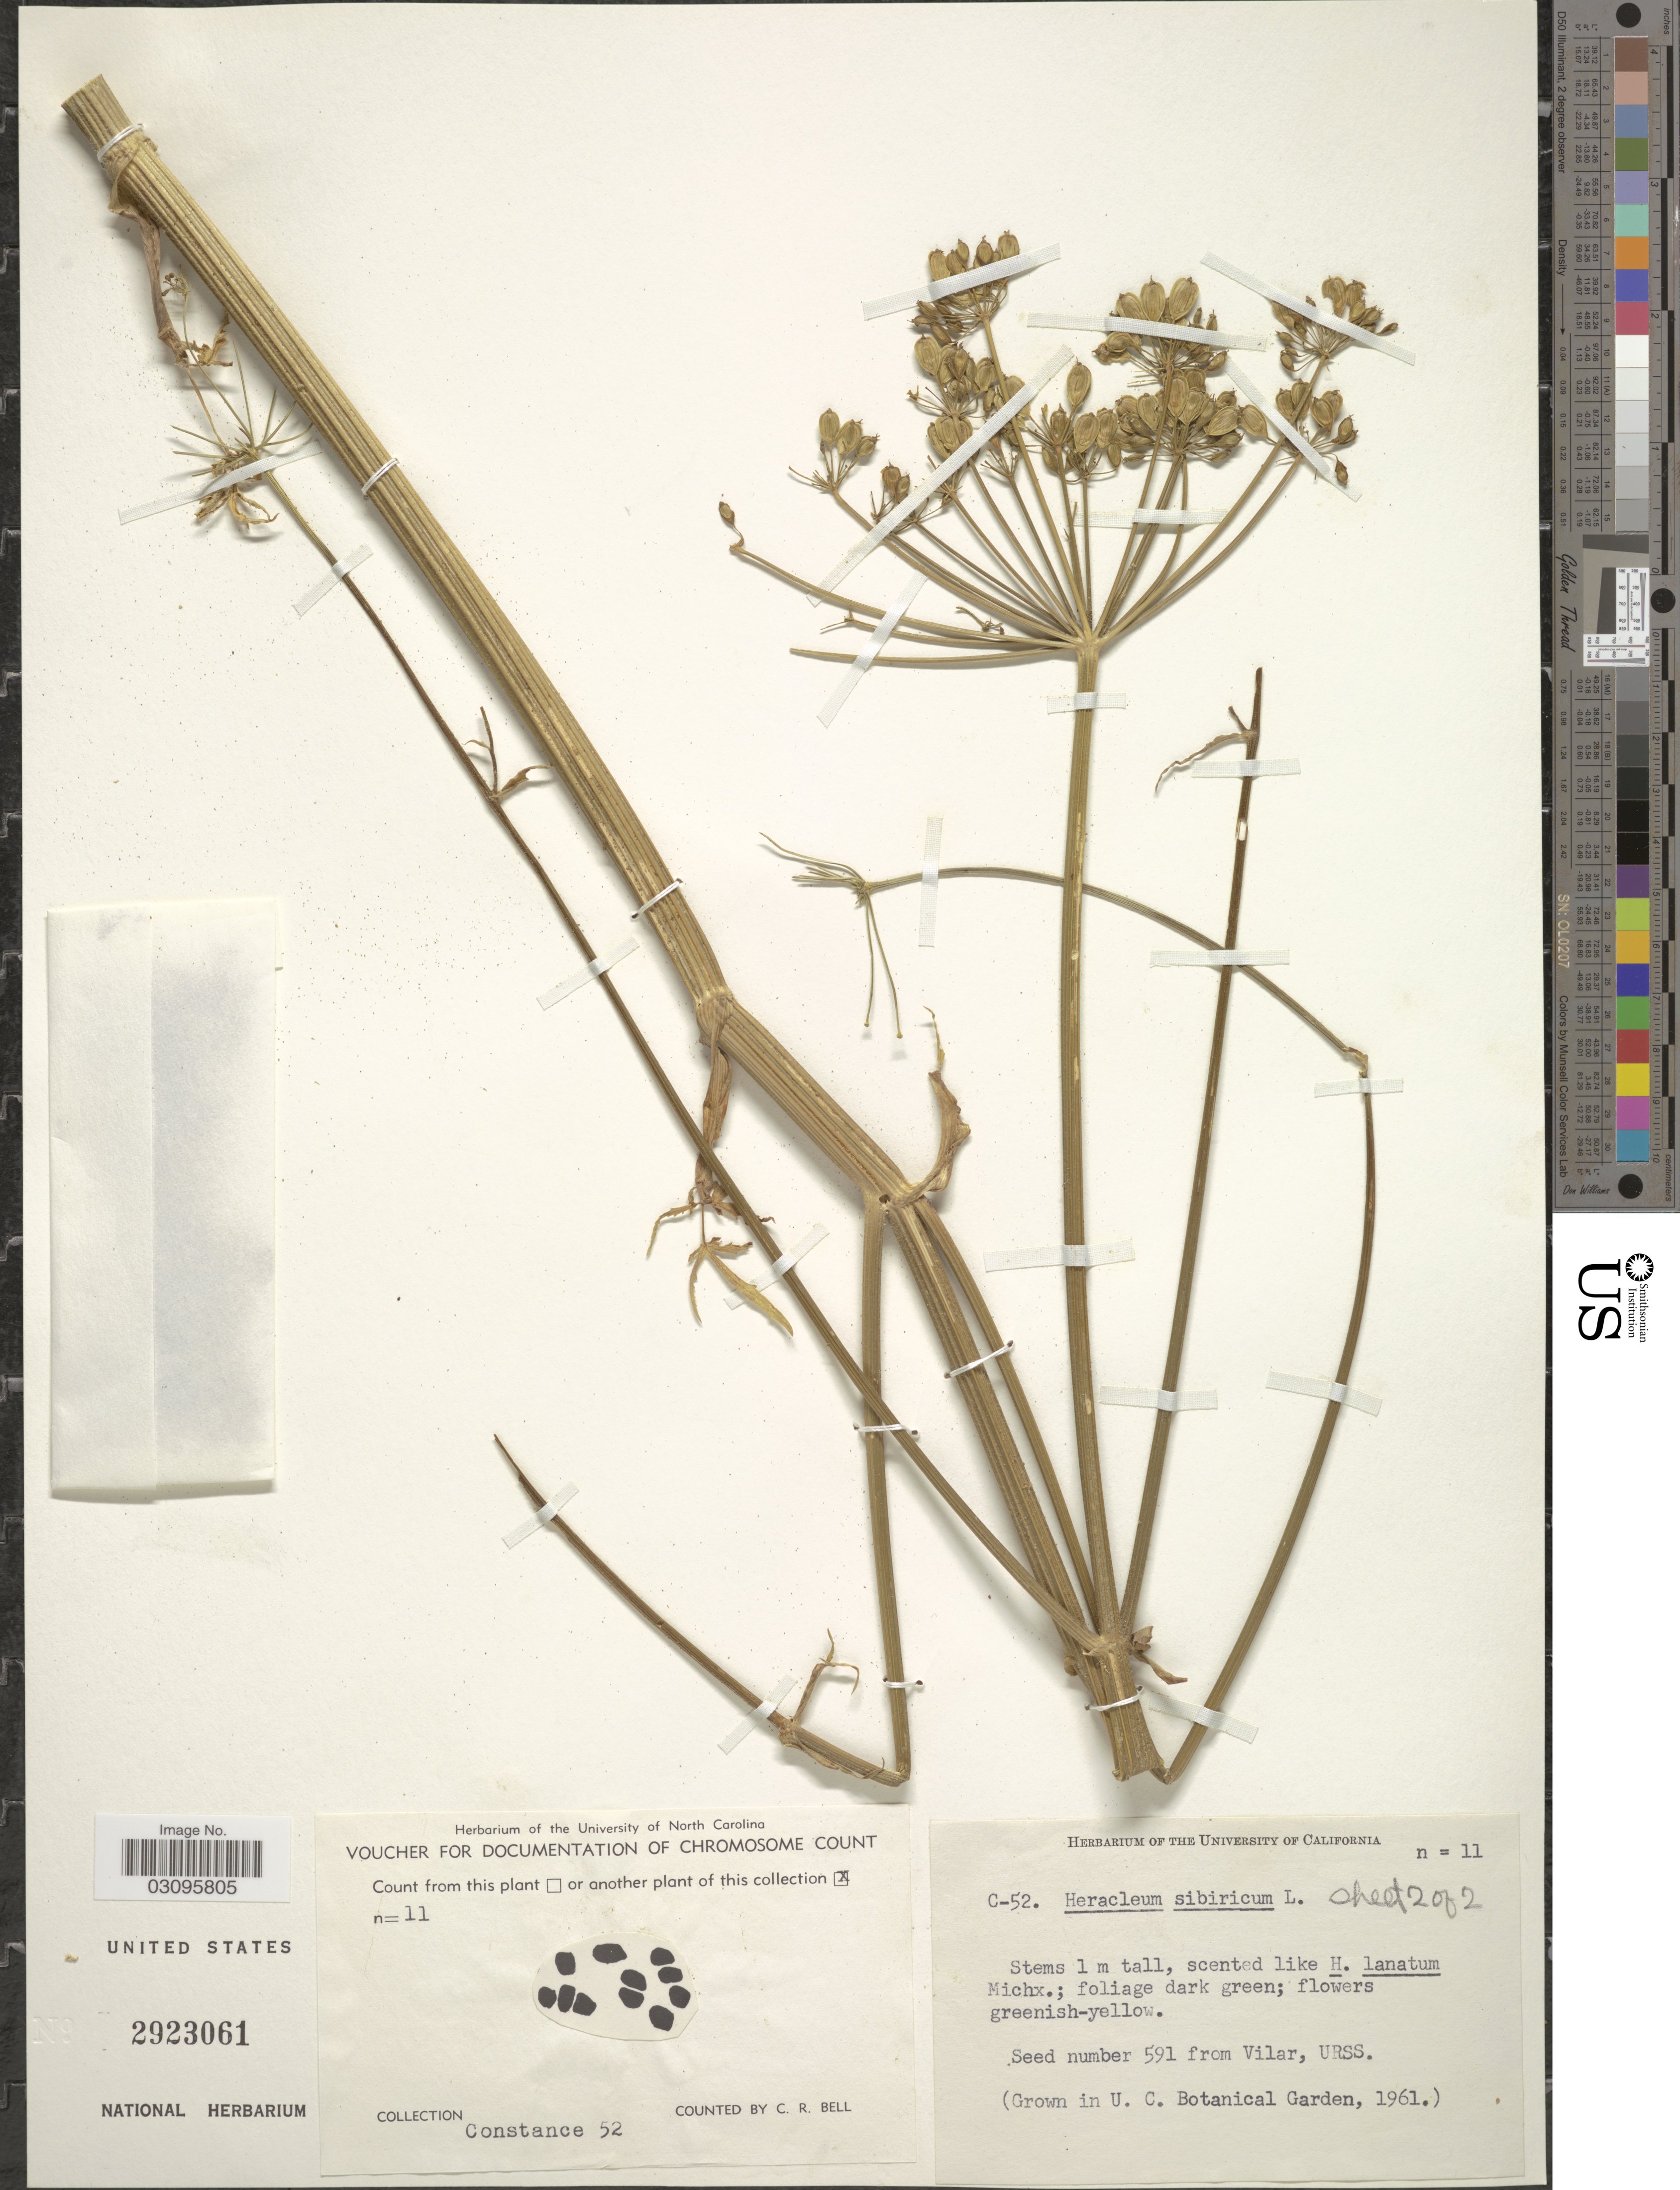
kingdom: Plantae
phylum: Tracheophyta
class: Magnoliopsida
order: Apiales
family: Apiaceae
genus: Heracleum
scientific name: Heracleum sibiricum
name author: L.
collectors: ex herb. Univ. of California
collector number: C-52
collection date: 1961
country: United States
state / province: California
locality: U. C. Botanical Garden.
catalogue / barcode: US 2923061